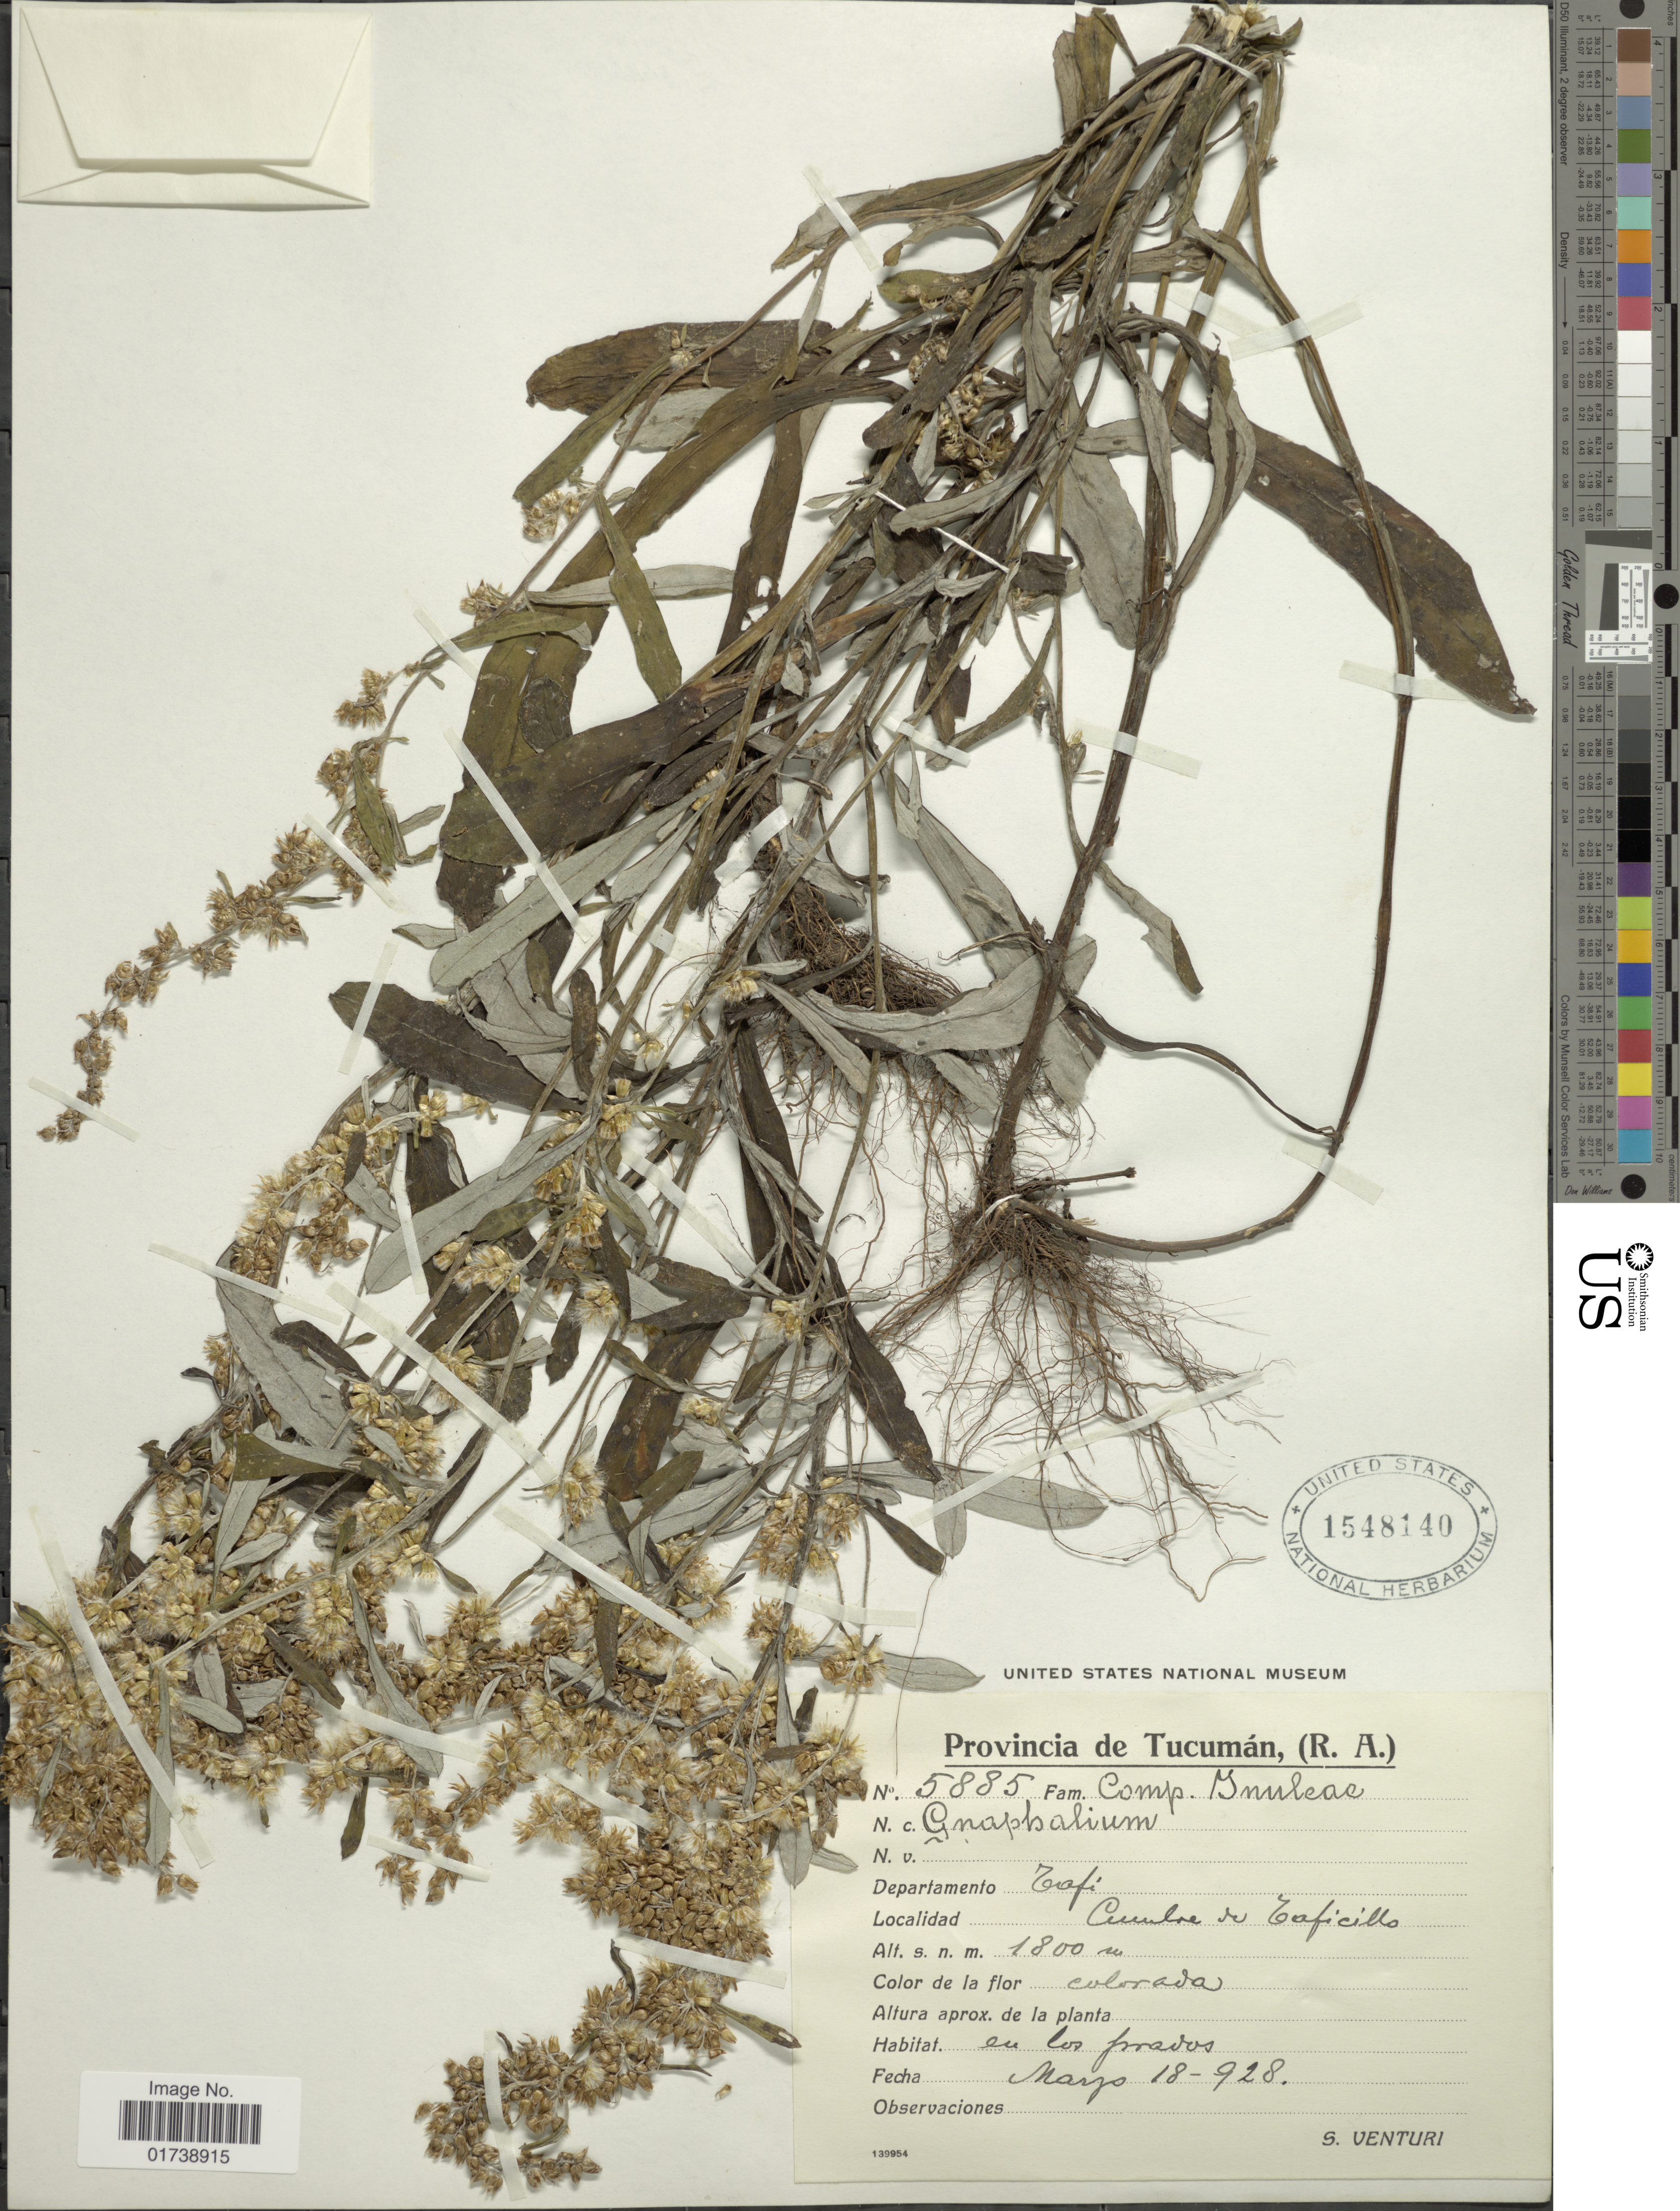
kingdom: Plantae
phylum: Tracheophyta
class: Magnoliopsida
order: Asterales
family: Asteraceae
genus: Gamochaeta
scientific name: Gamochaeta sp.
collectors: S. Venturi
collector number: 5885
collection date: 1928-03-18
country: Argentina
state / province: Tucuman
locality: Departamento Zafi, Cumbre ve Taficillo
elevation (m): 1800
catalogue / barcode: US 1548140